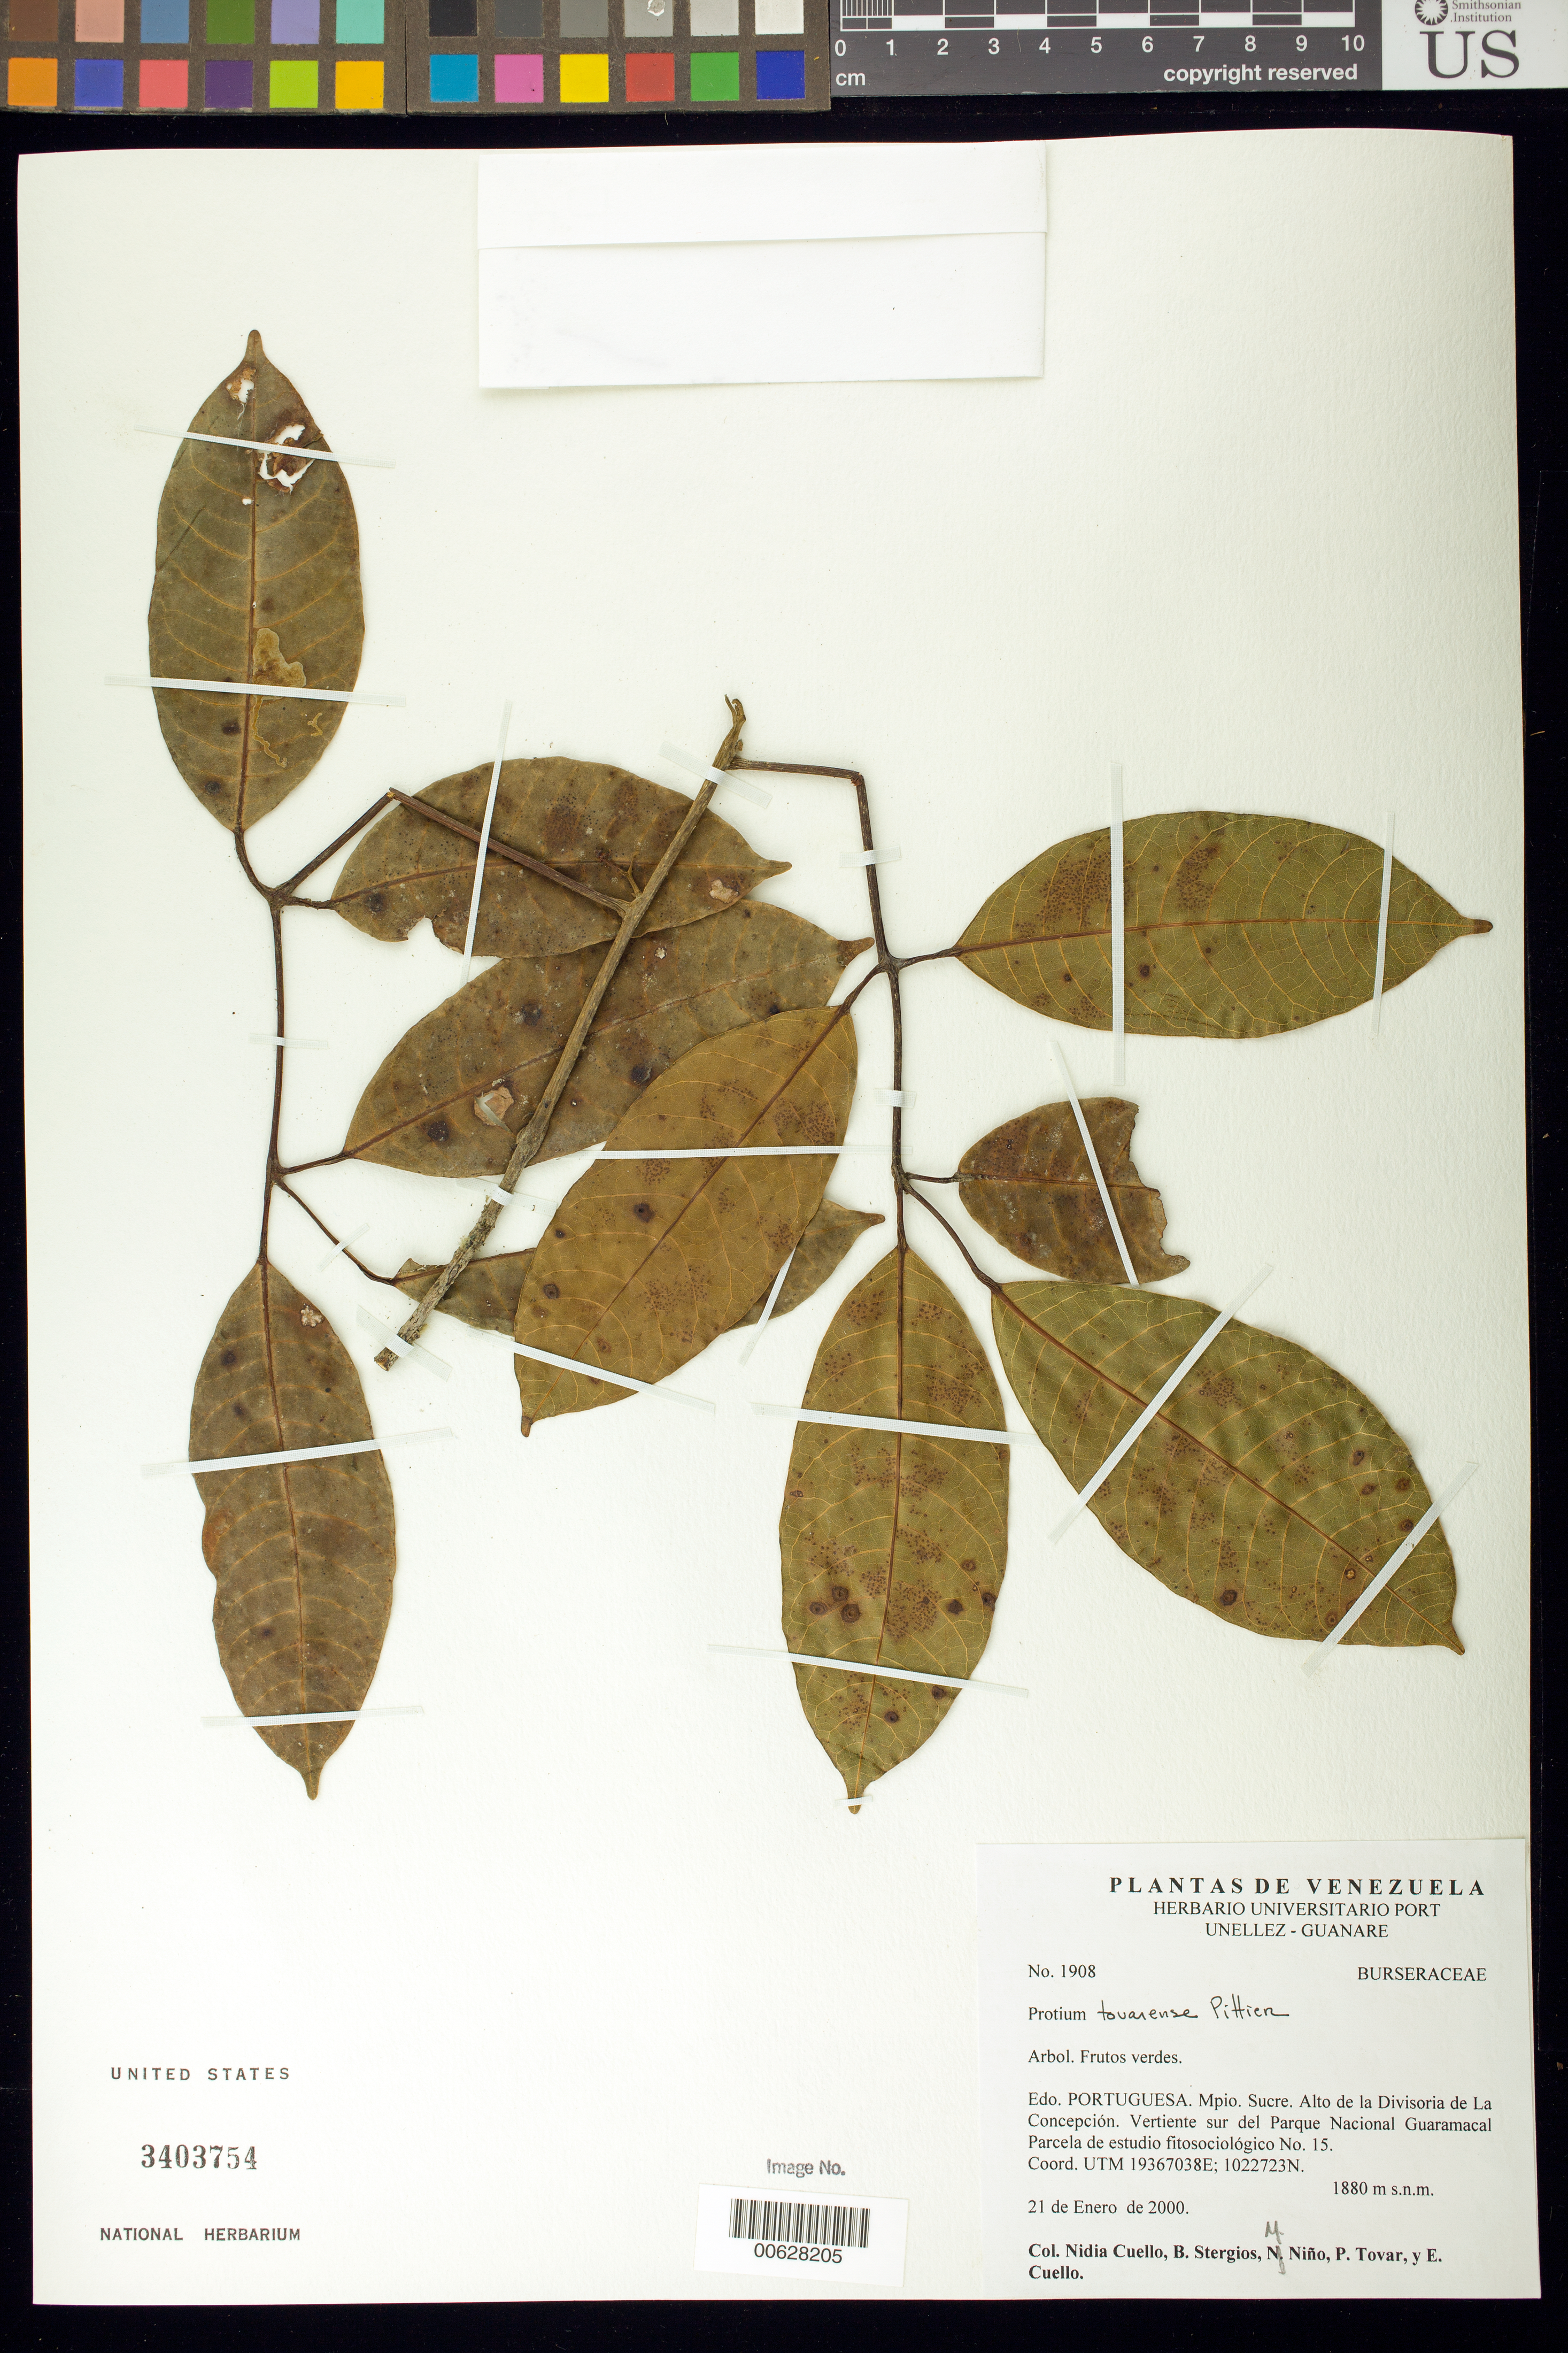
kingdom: Plantae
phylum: Tracheophyta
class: Magnoliopsida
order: Sapindales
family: Burseraceae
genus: Protium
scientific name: Protium tovarense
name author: Pittier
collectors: N. L. Cuello, B. G. Stergios, S. M. Niño, P. Tovar & E. Cuello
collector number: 1908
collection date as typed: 21 Jan 2000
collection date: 2000-01-21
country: Venezuela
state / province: Portuguesa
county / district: Sucre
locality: Divisoria de La Concepción, vertiente S Parque Nacional Guaramacal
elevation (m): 1880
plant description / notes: MO, PORT, US, VEN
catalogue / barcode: US 3403754